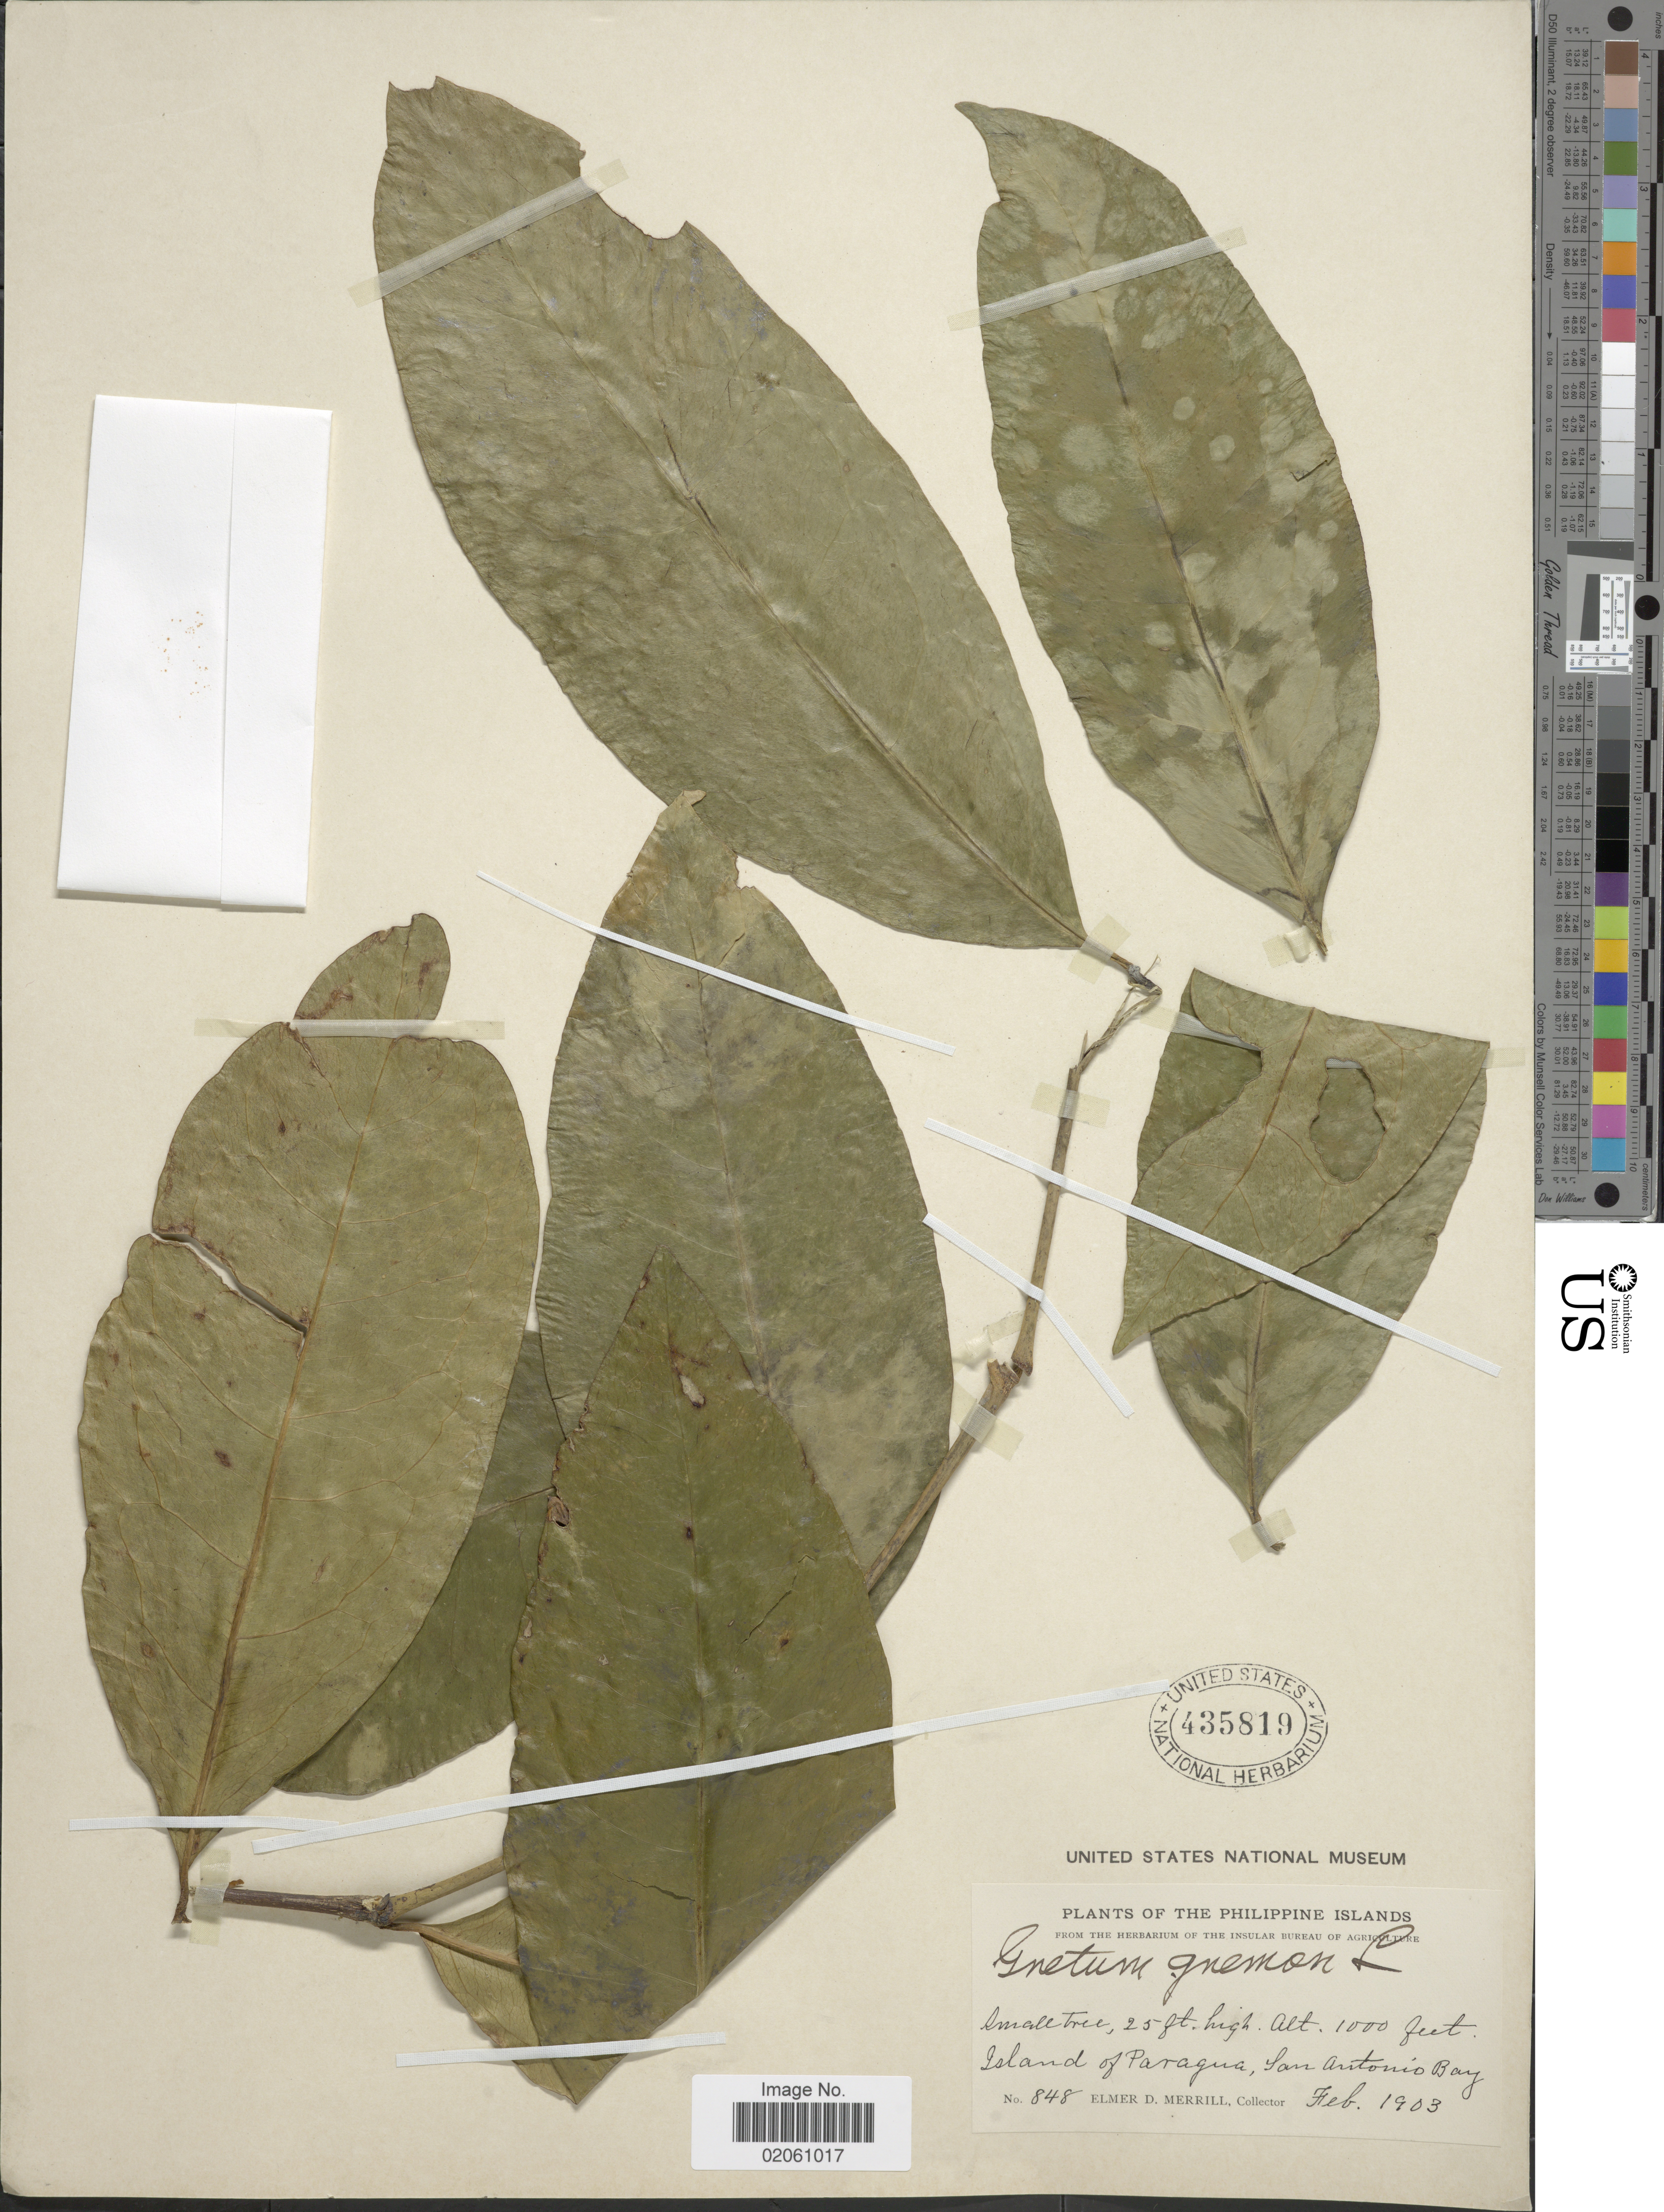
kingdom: Plantae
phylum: Tracheophyta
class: Gnetopsida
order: Gnetales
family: Gnetaceae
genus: Gnetum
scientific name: Gnetum gnemon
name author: L.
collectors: E. D. Merrill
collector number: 848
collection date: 1903-02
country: Philippines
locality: The Philippine Islands, Island of Paragua, San Antonio Bay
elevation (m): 305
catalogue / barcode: US 435819